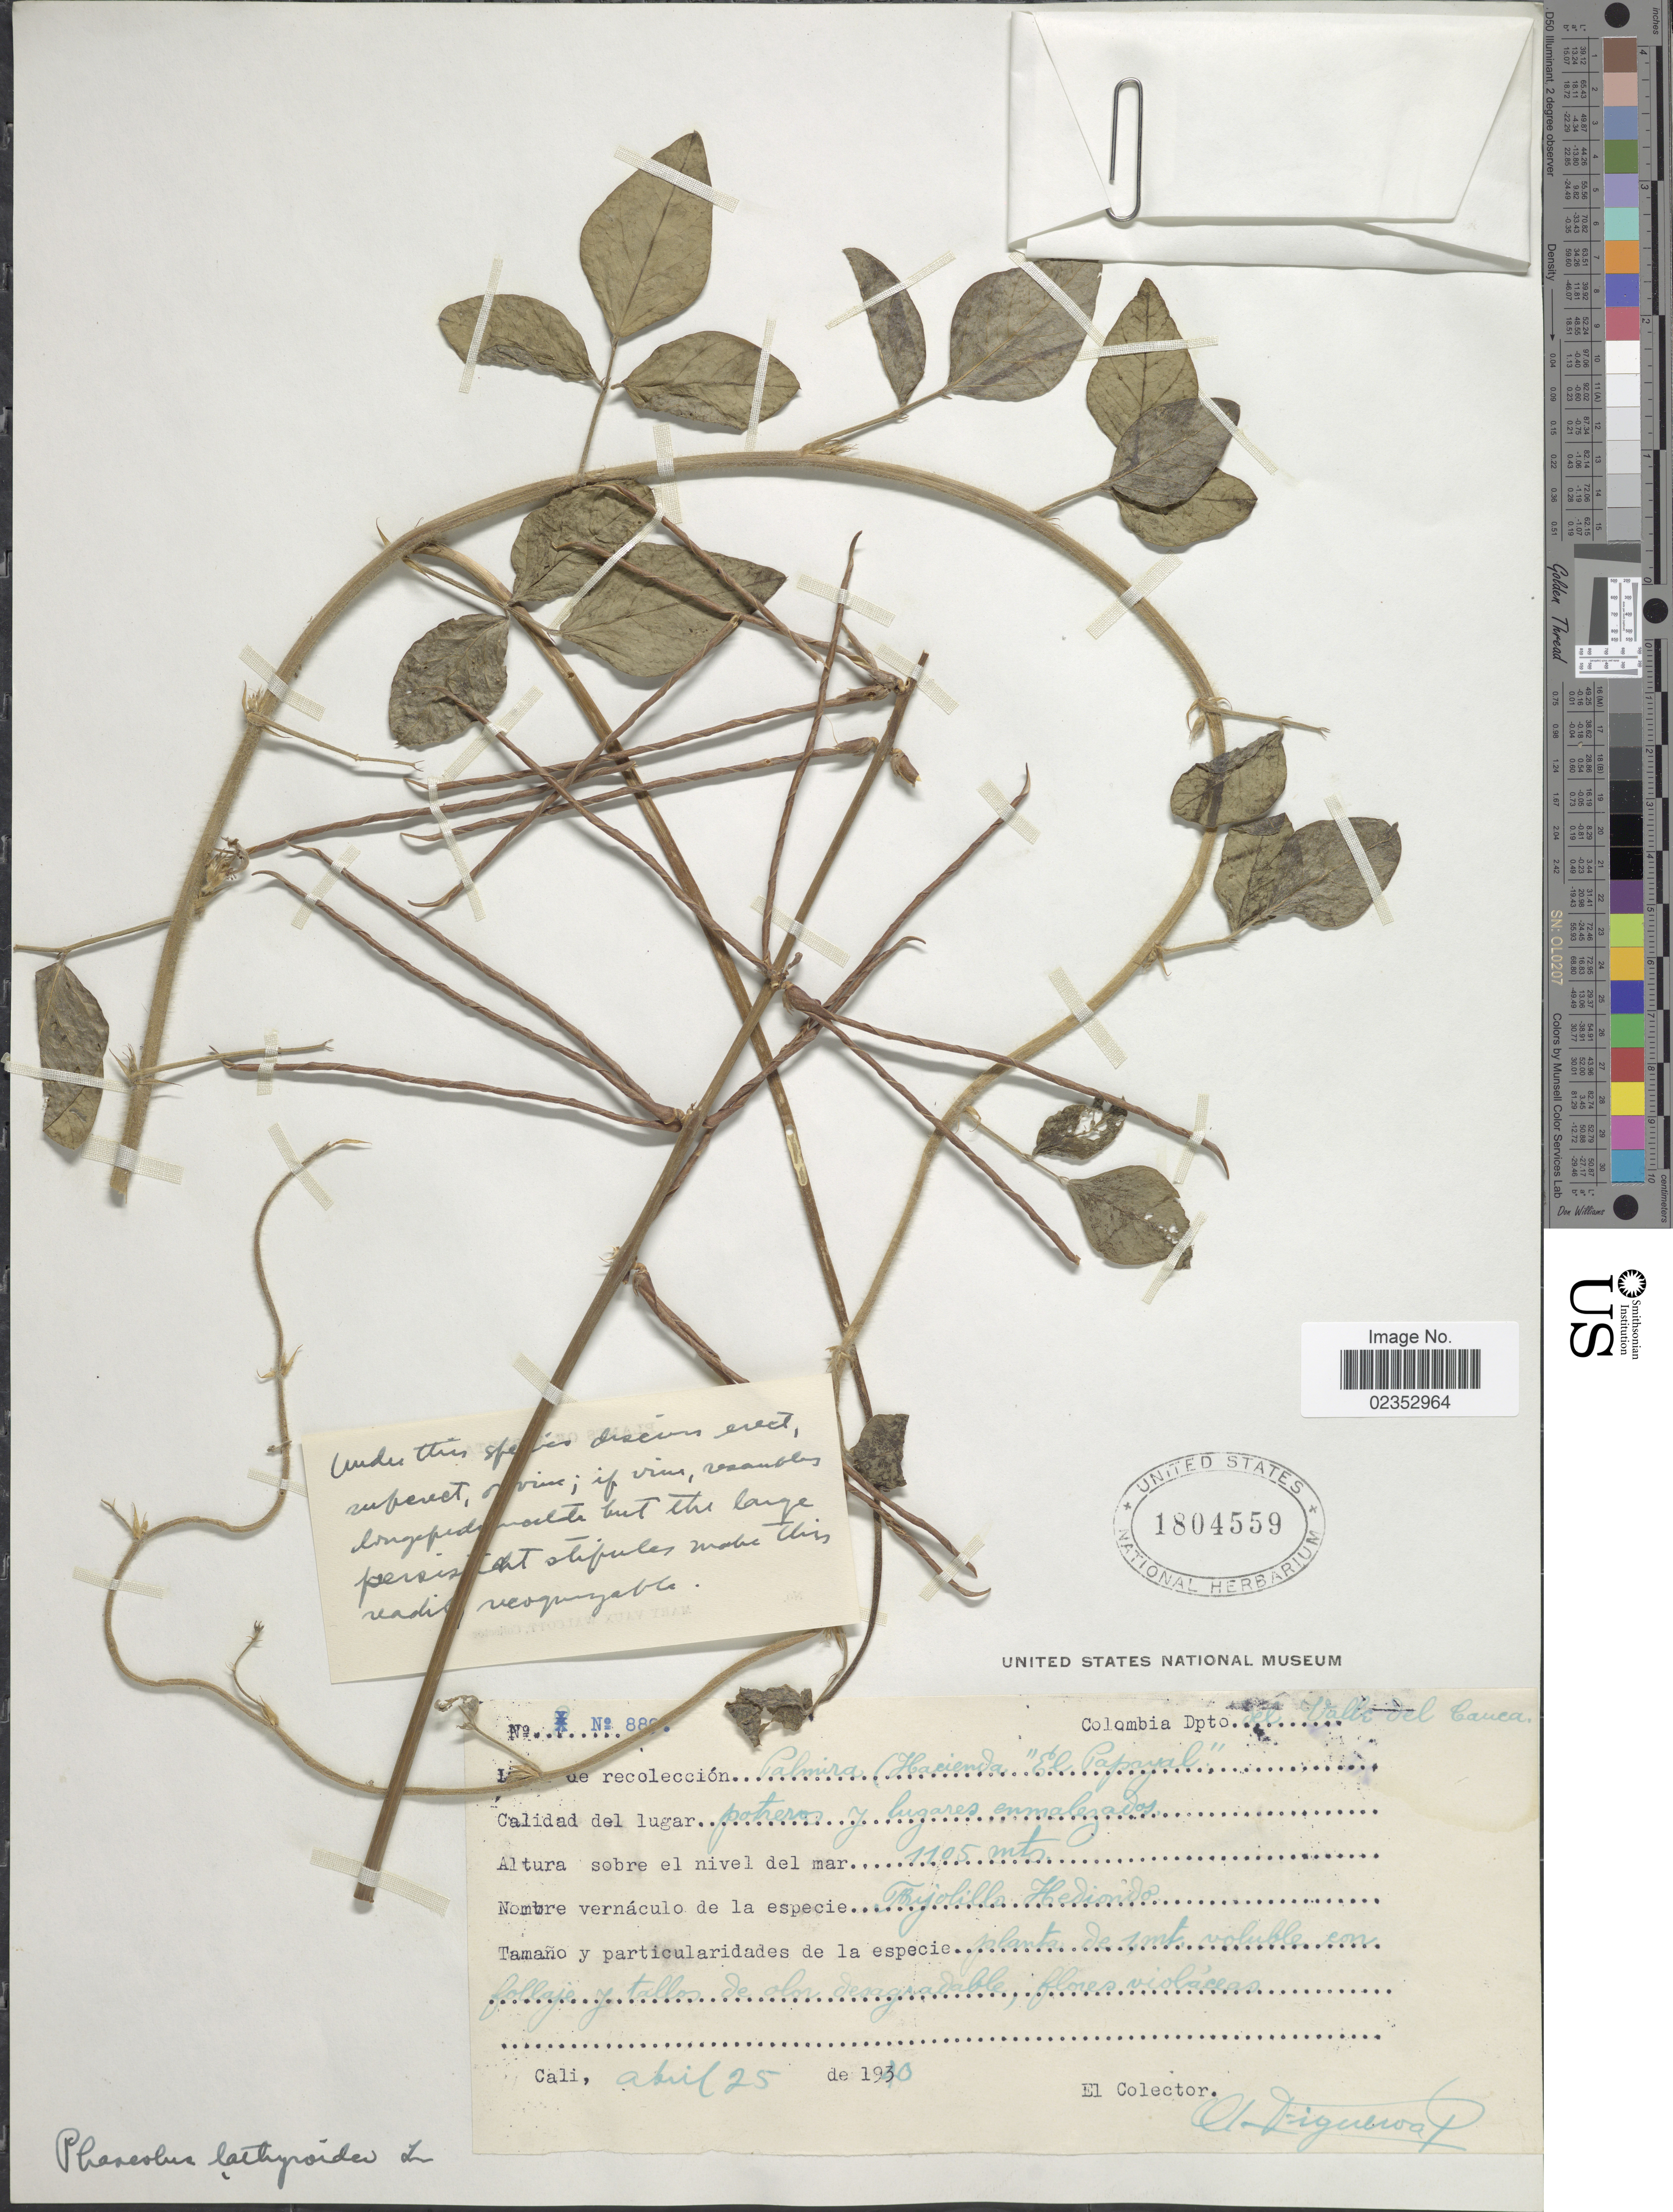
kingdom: Plantae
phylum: Tracheophyta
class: Magnoliopsida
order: Fabales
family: Fabaceae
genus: Phaseolus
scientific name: Phaseolus lathyroides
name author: L.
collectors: A. Figueroa-Potes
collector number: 88!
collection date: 1920-04-25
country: Colombia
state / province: Valle del Cauca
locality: Dpto del Valle del Cauca, Palmira (Hacienda 'El Papayal')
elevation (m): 1105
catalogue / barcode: US 1804559